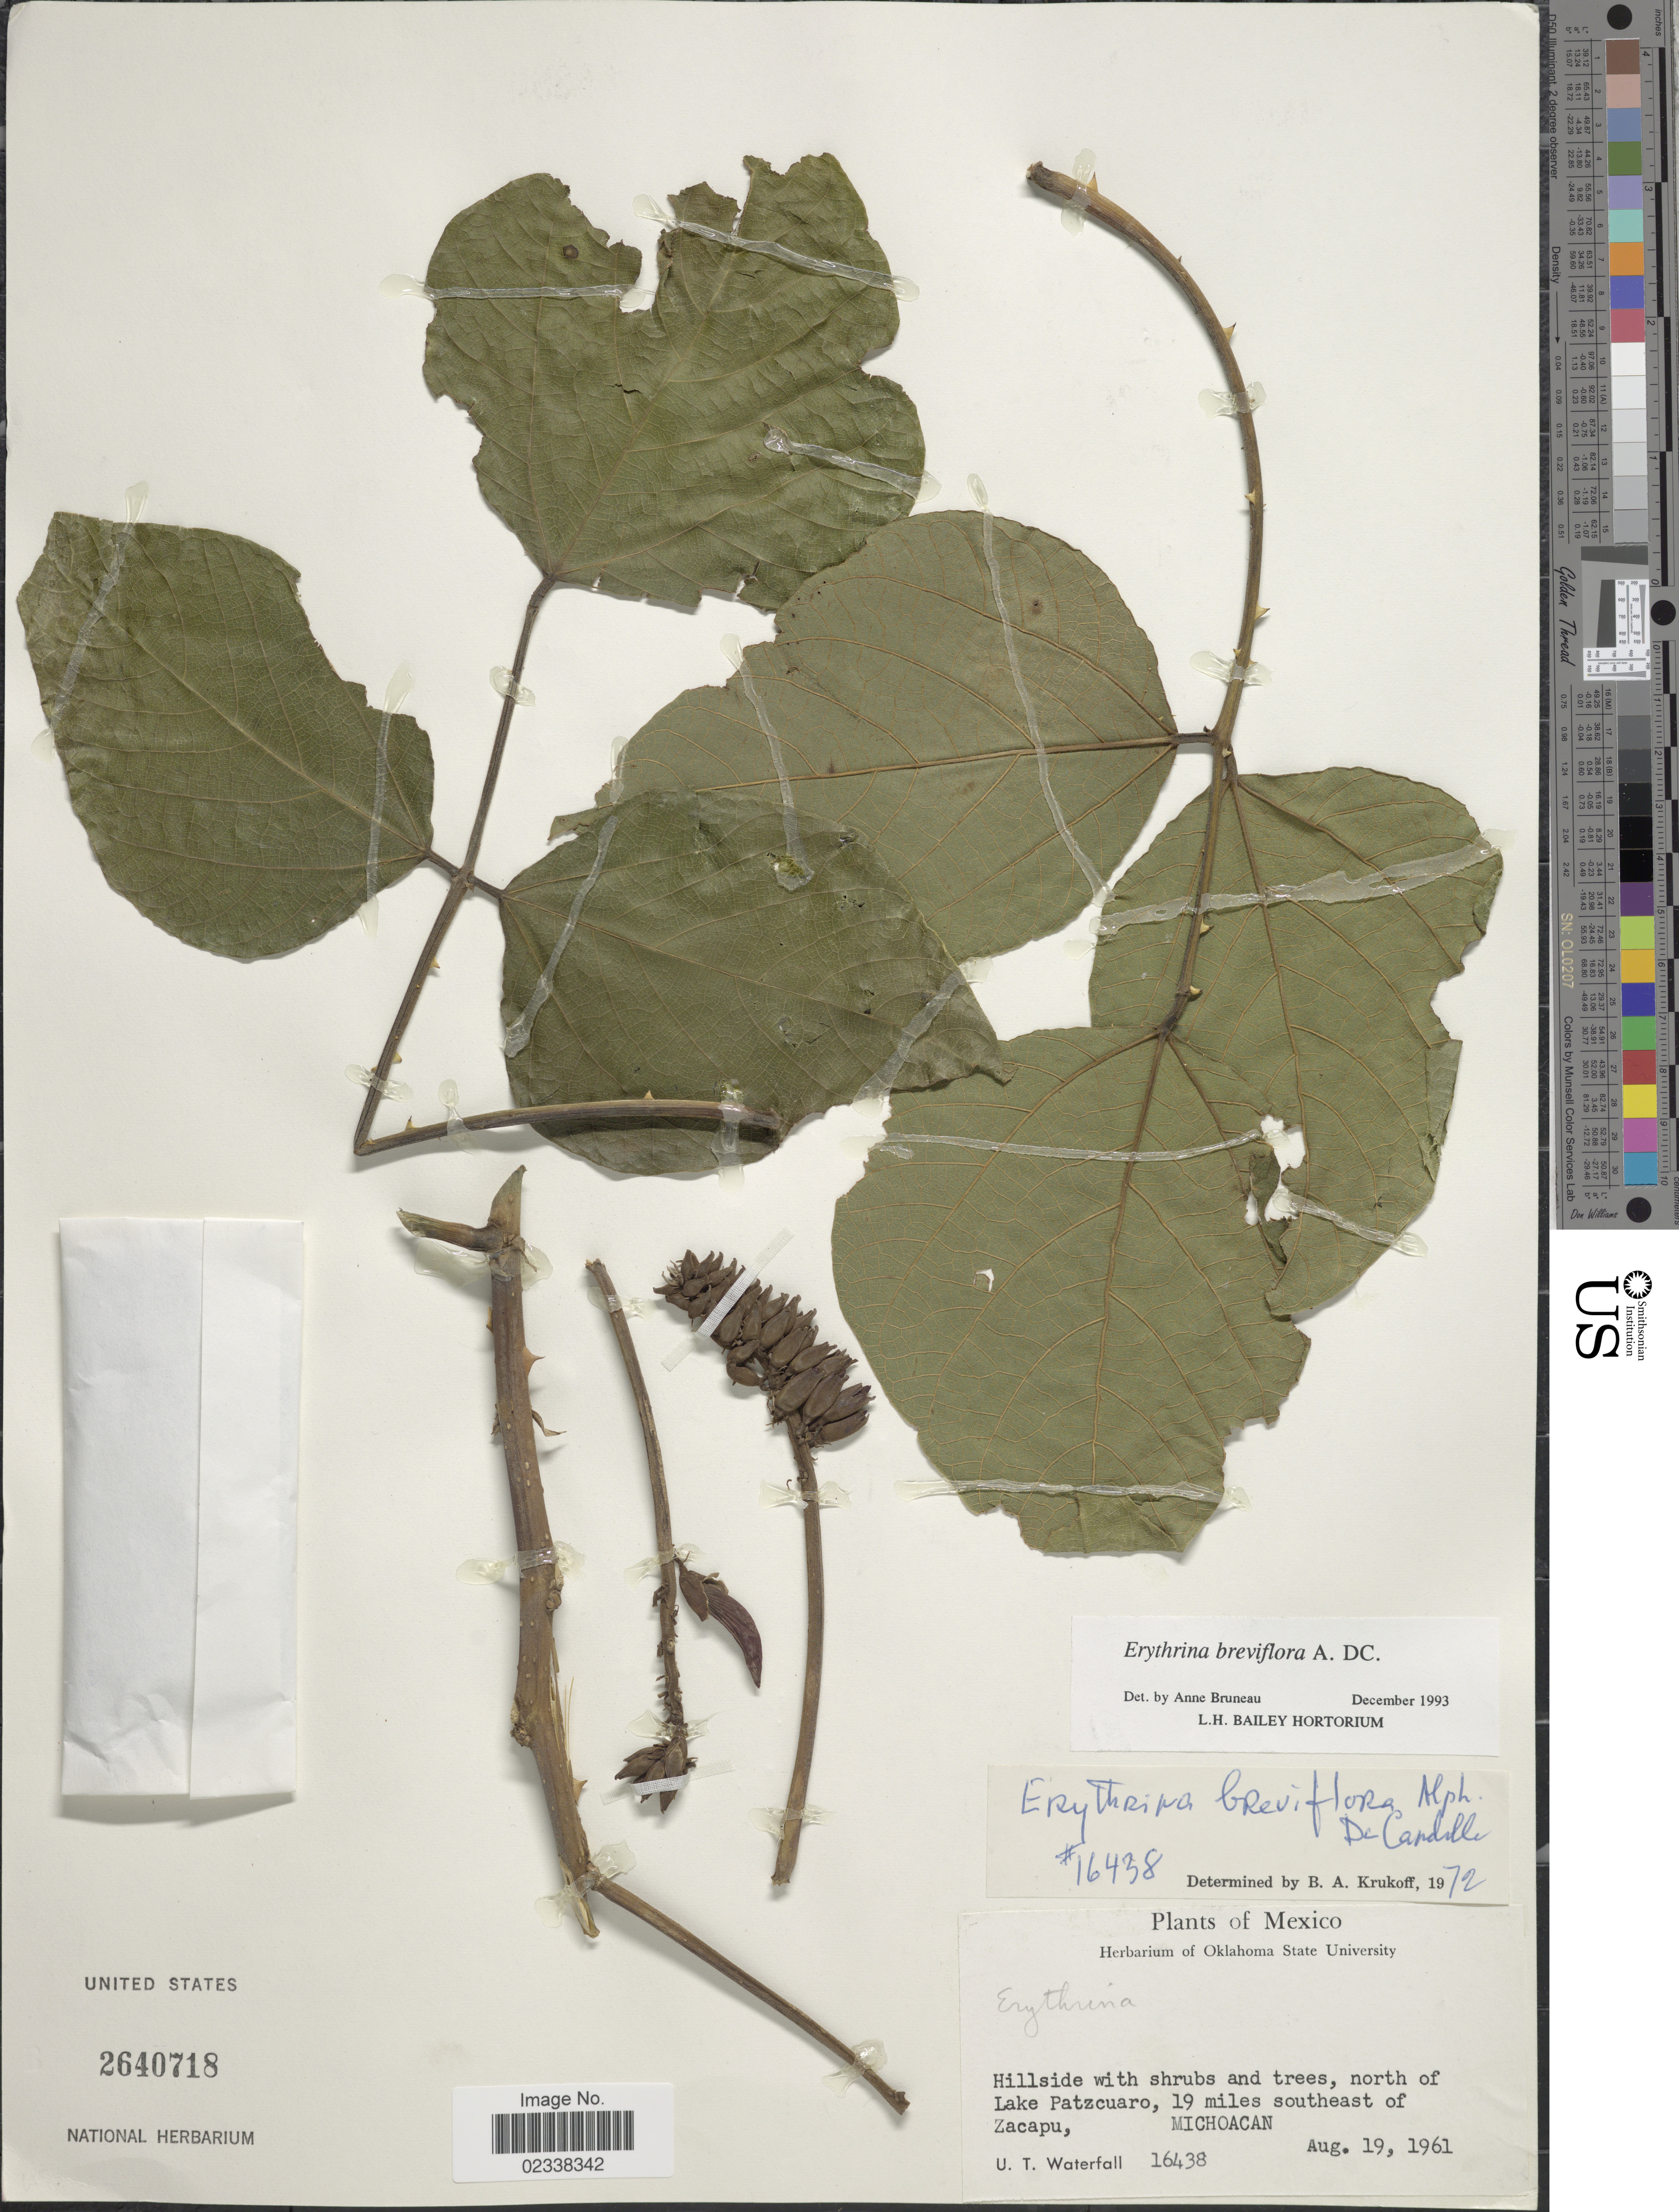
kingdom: Plantae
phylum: Tracheophyta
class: Magnoliopsida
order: Fabales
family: Fabaceae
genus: Erythrina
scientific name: Erythrina breviflora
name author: DC.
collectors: U. T. Waterfall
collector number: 16438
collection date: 1961-08-19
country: Mexico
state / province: Michoacán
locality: North of Lake Patzcuaro, 19 miles southeast of Zacapu.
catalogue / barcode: US 2640718